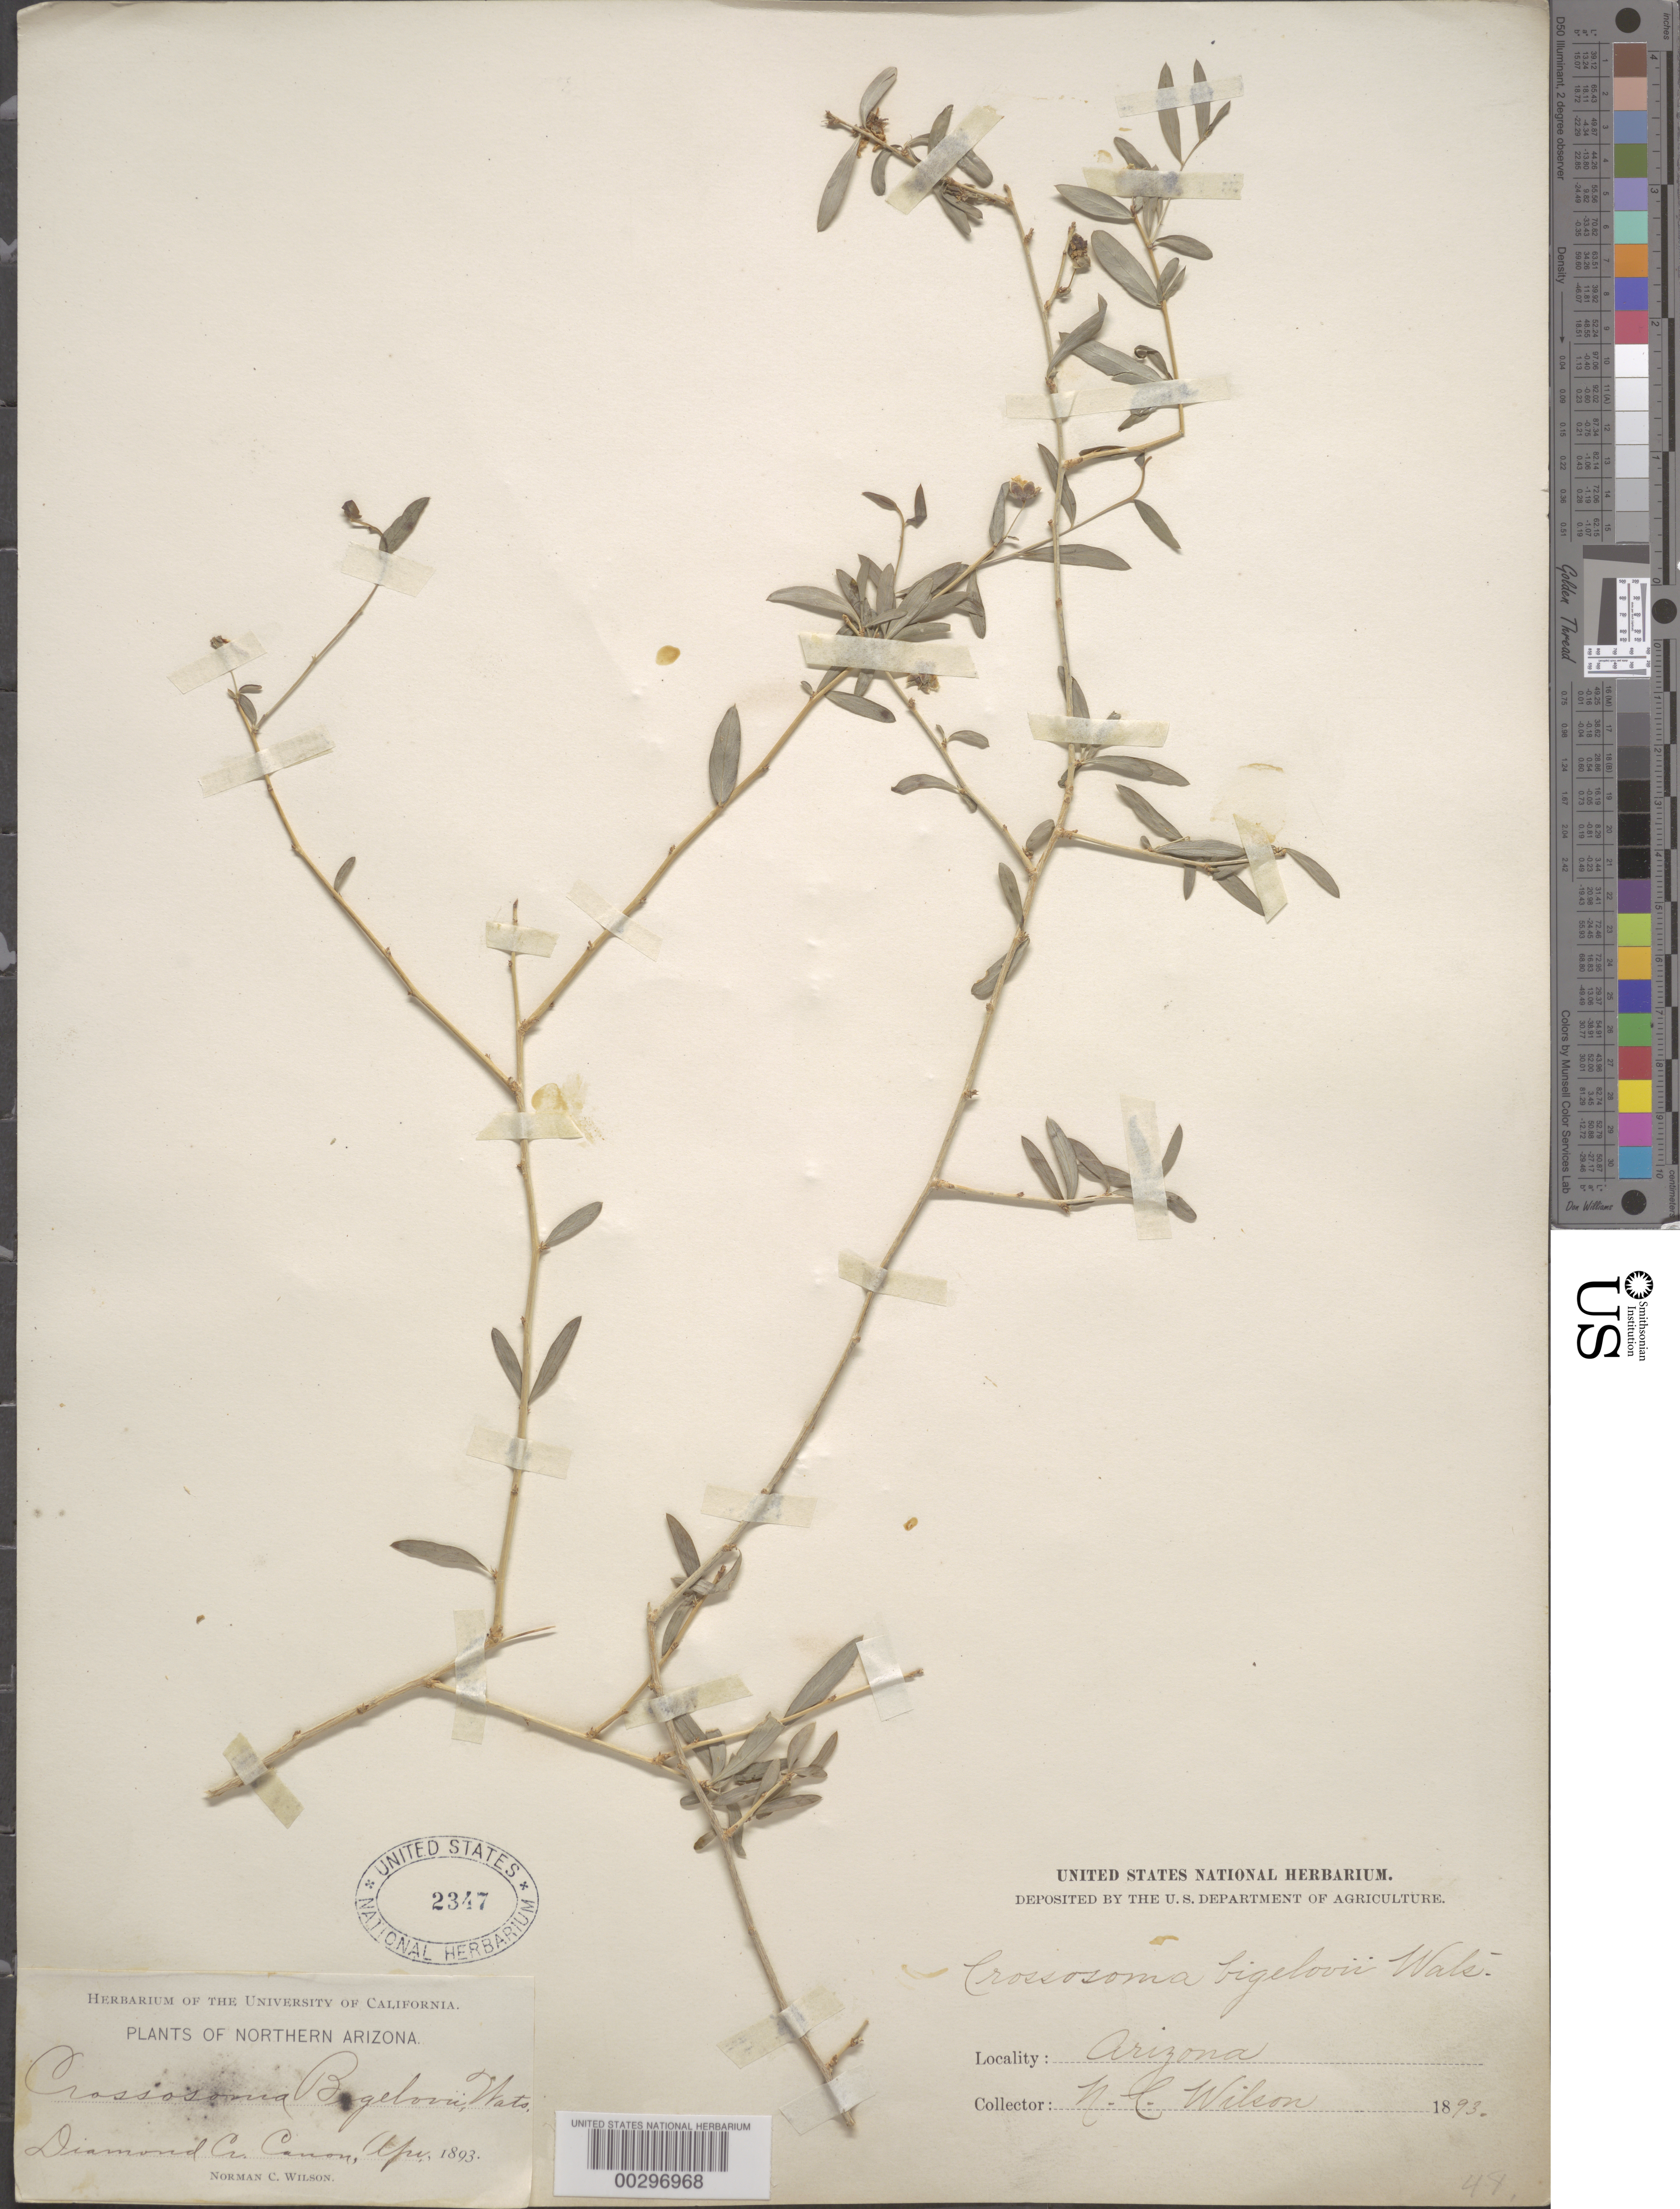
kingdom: Plantae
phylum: Tracheophyta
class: Magnoliopsida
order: Crossosomatales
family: Crossosomataceae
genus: Crossosoma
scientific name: Crossosoma bigelovii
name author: S. Watson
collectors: N. C. Wilson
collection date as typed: Apr 1893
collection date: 1893-04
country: United States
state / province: Arizona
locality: Diamond creek canyon, n arizona.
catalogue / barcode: US 2347